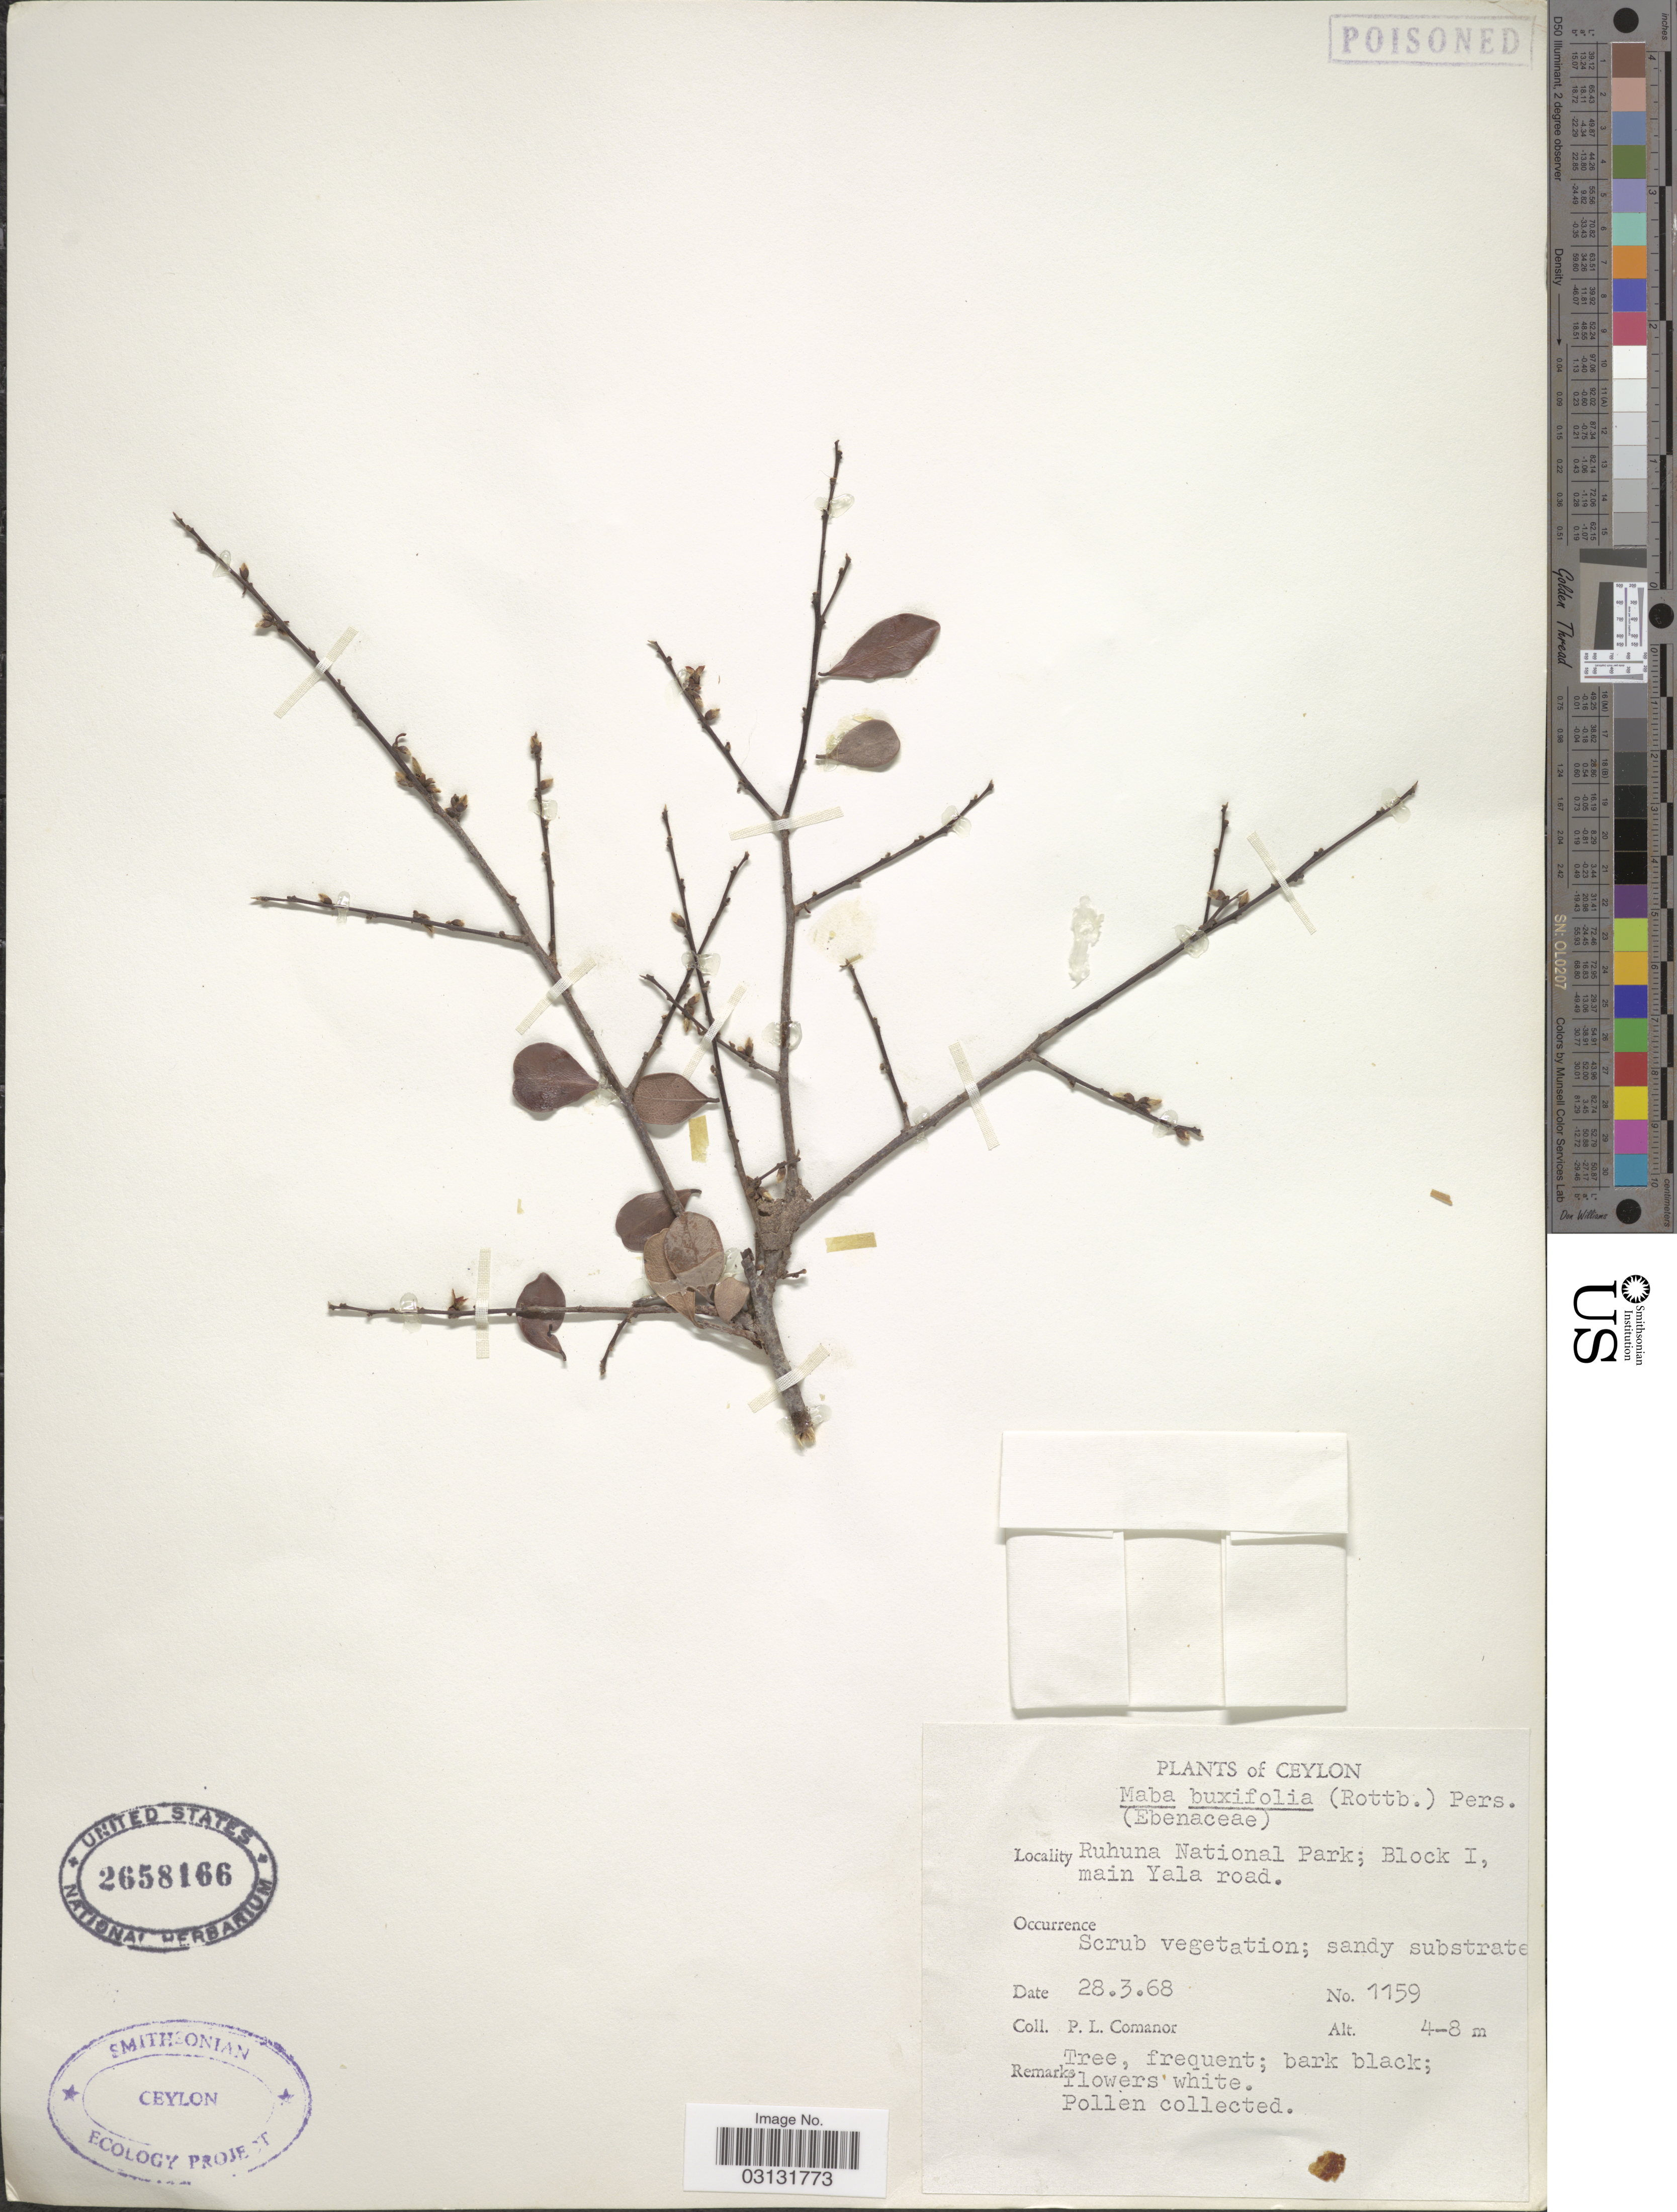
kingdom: Plantae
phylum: Tracheophyta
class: Magnoliopsida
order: Ericales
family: Ebenaceae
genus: Diospyros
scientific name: Diospyros ferrea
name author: (Willd.) Bakh.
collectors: P. Comanor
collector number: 1159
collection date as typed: Transcribed d/m/y: 28/3/68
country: Sri Lanka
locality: Ceylon. Ruhuna National Park; Block I, main Yala road.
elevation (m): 4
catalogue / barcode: US 2658166